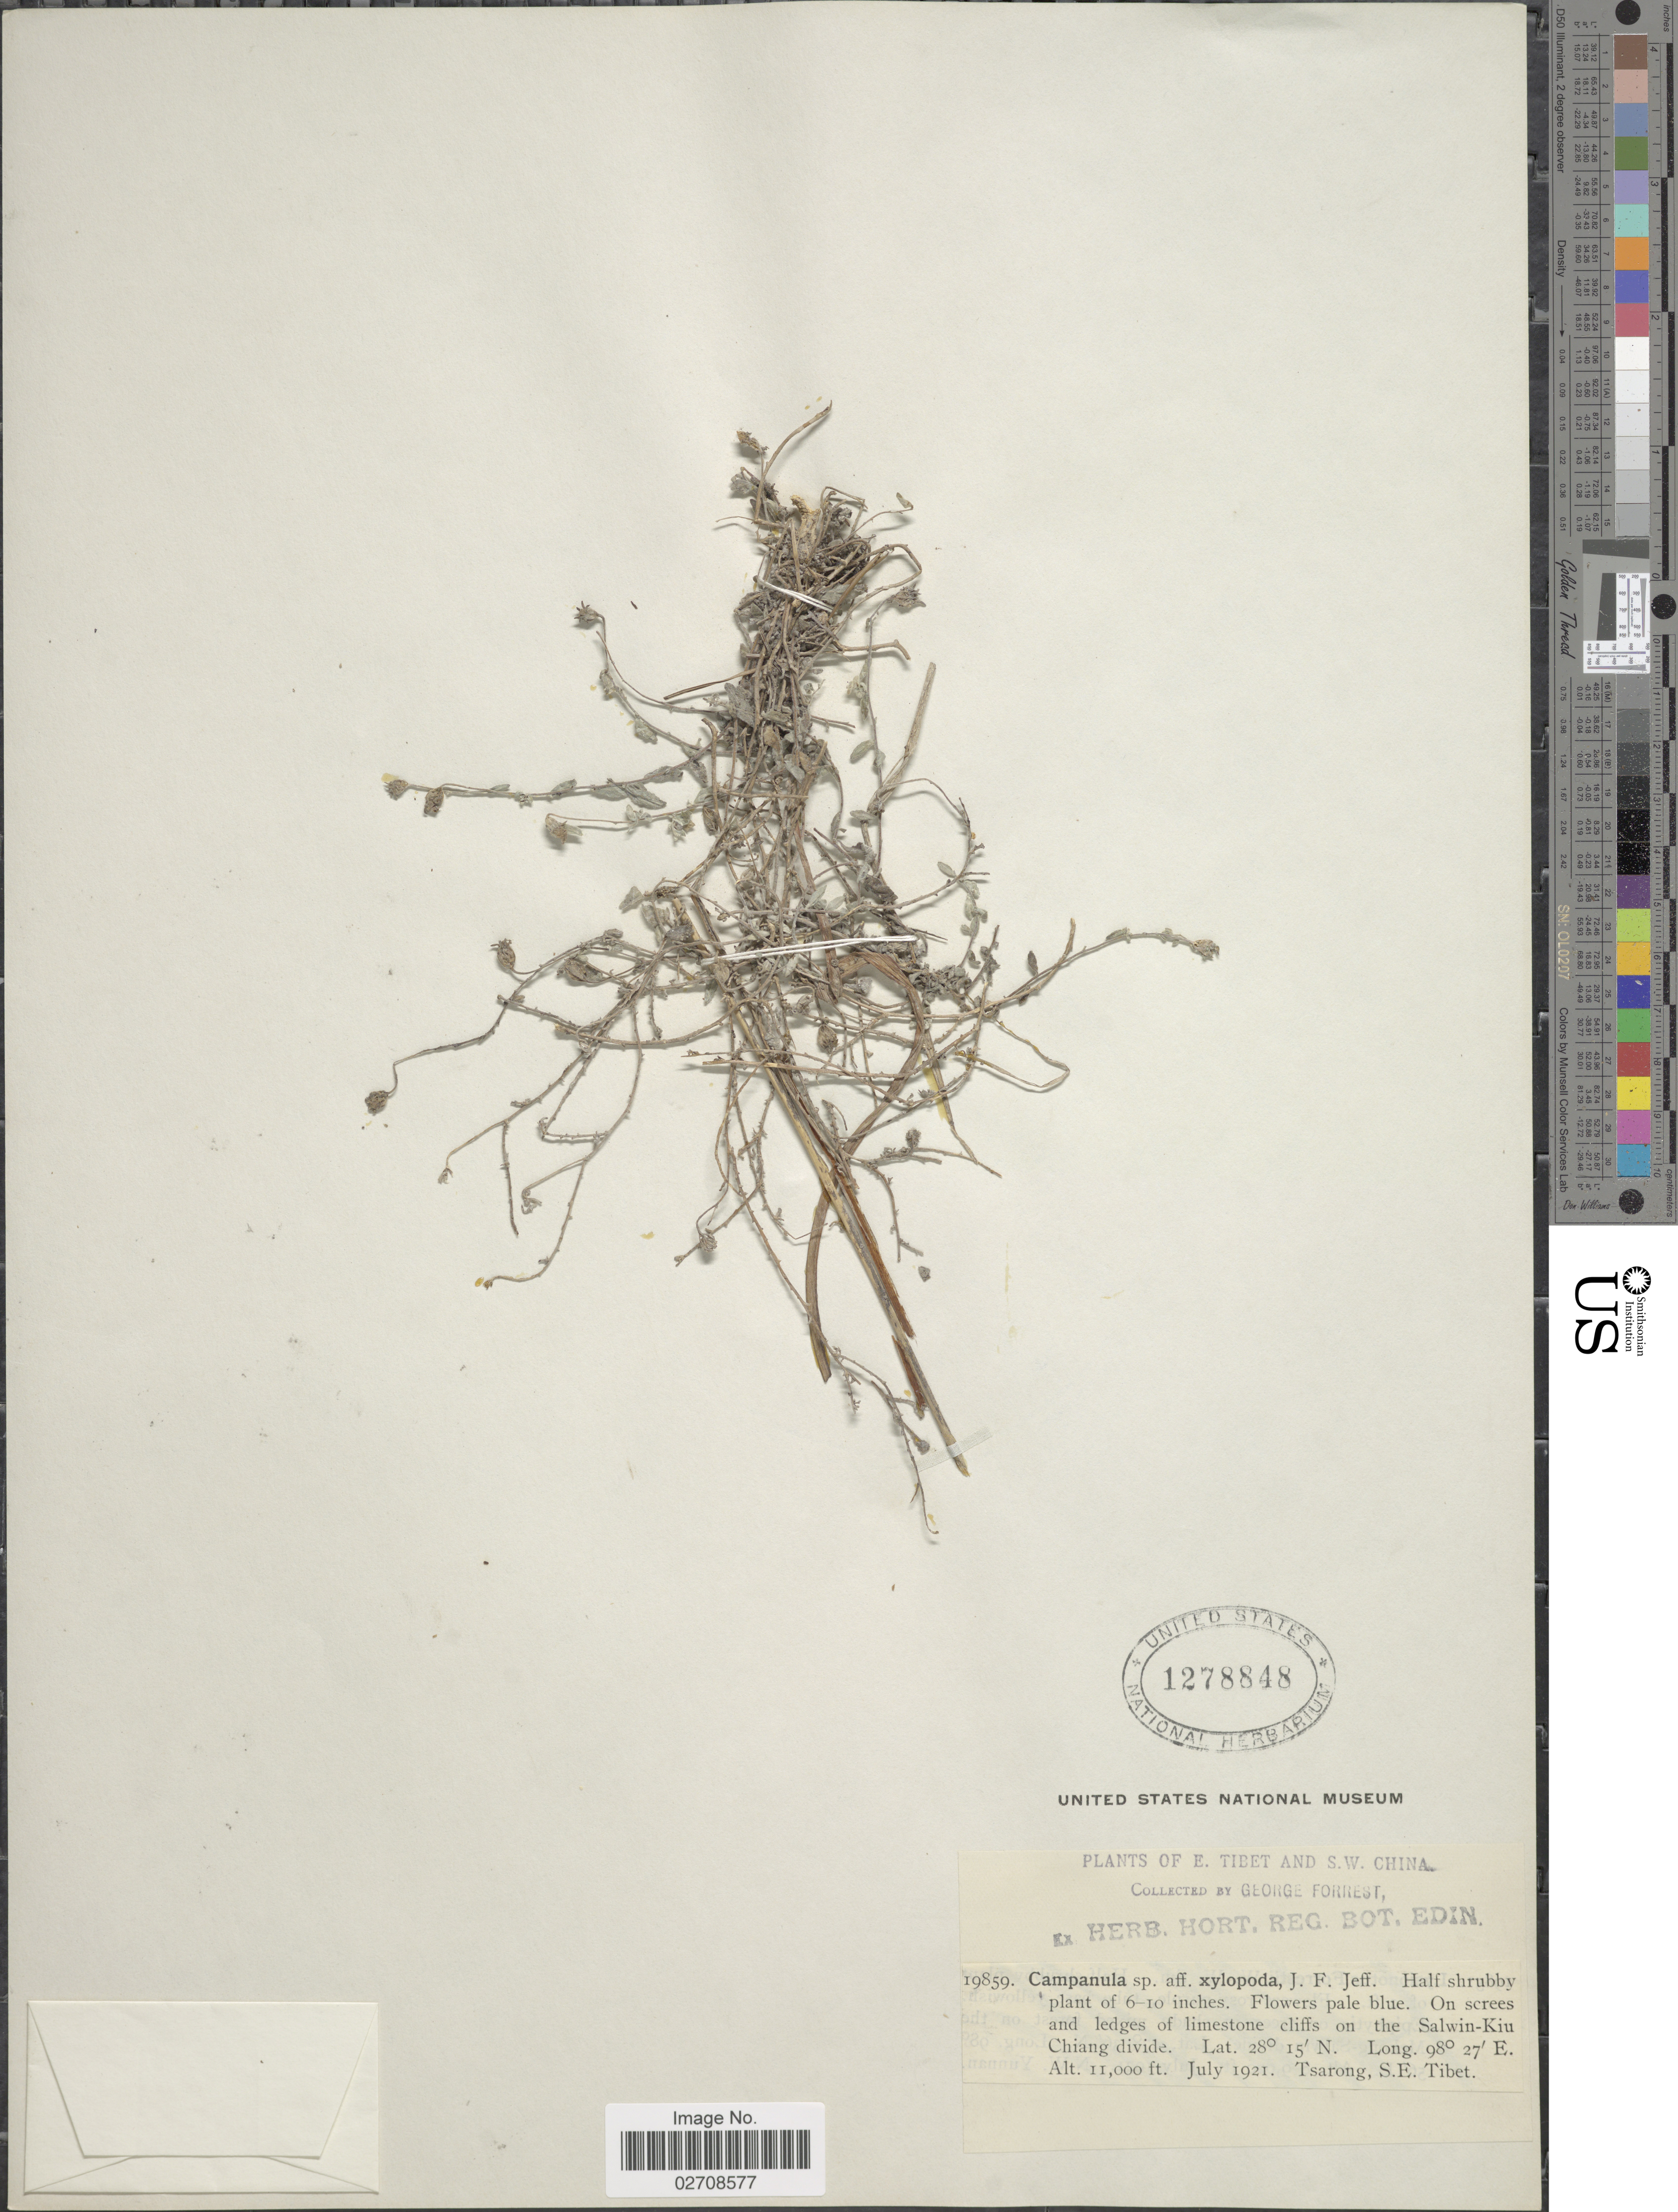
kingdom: Plantae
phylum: Tracheophyta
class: Magnoliopsida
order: Asterales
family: Campanulaceae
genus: Campanula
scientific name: Campanula xylopoda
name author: Jeffrey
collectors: G. Forrest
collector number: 19859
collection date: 1921-07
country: China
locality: E, Tibet and S. W. China, On screes and ledges of limestone cliffs on the Salwin-Kiu, Chiang divide, Tsarong, S.E. Tibet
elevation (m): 3353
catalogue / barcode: US 1278848